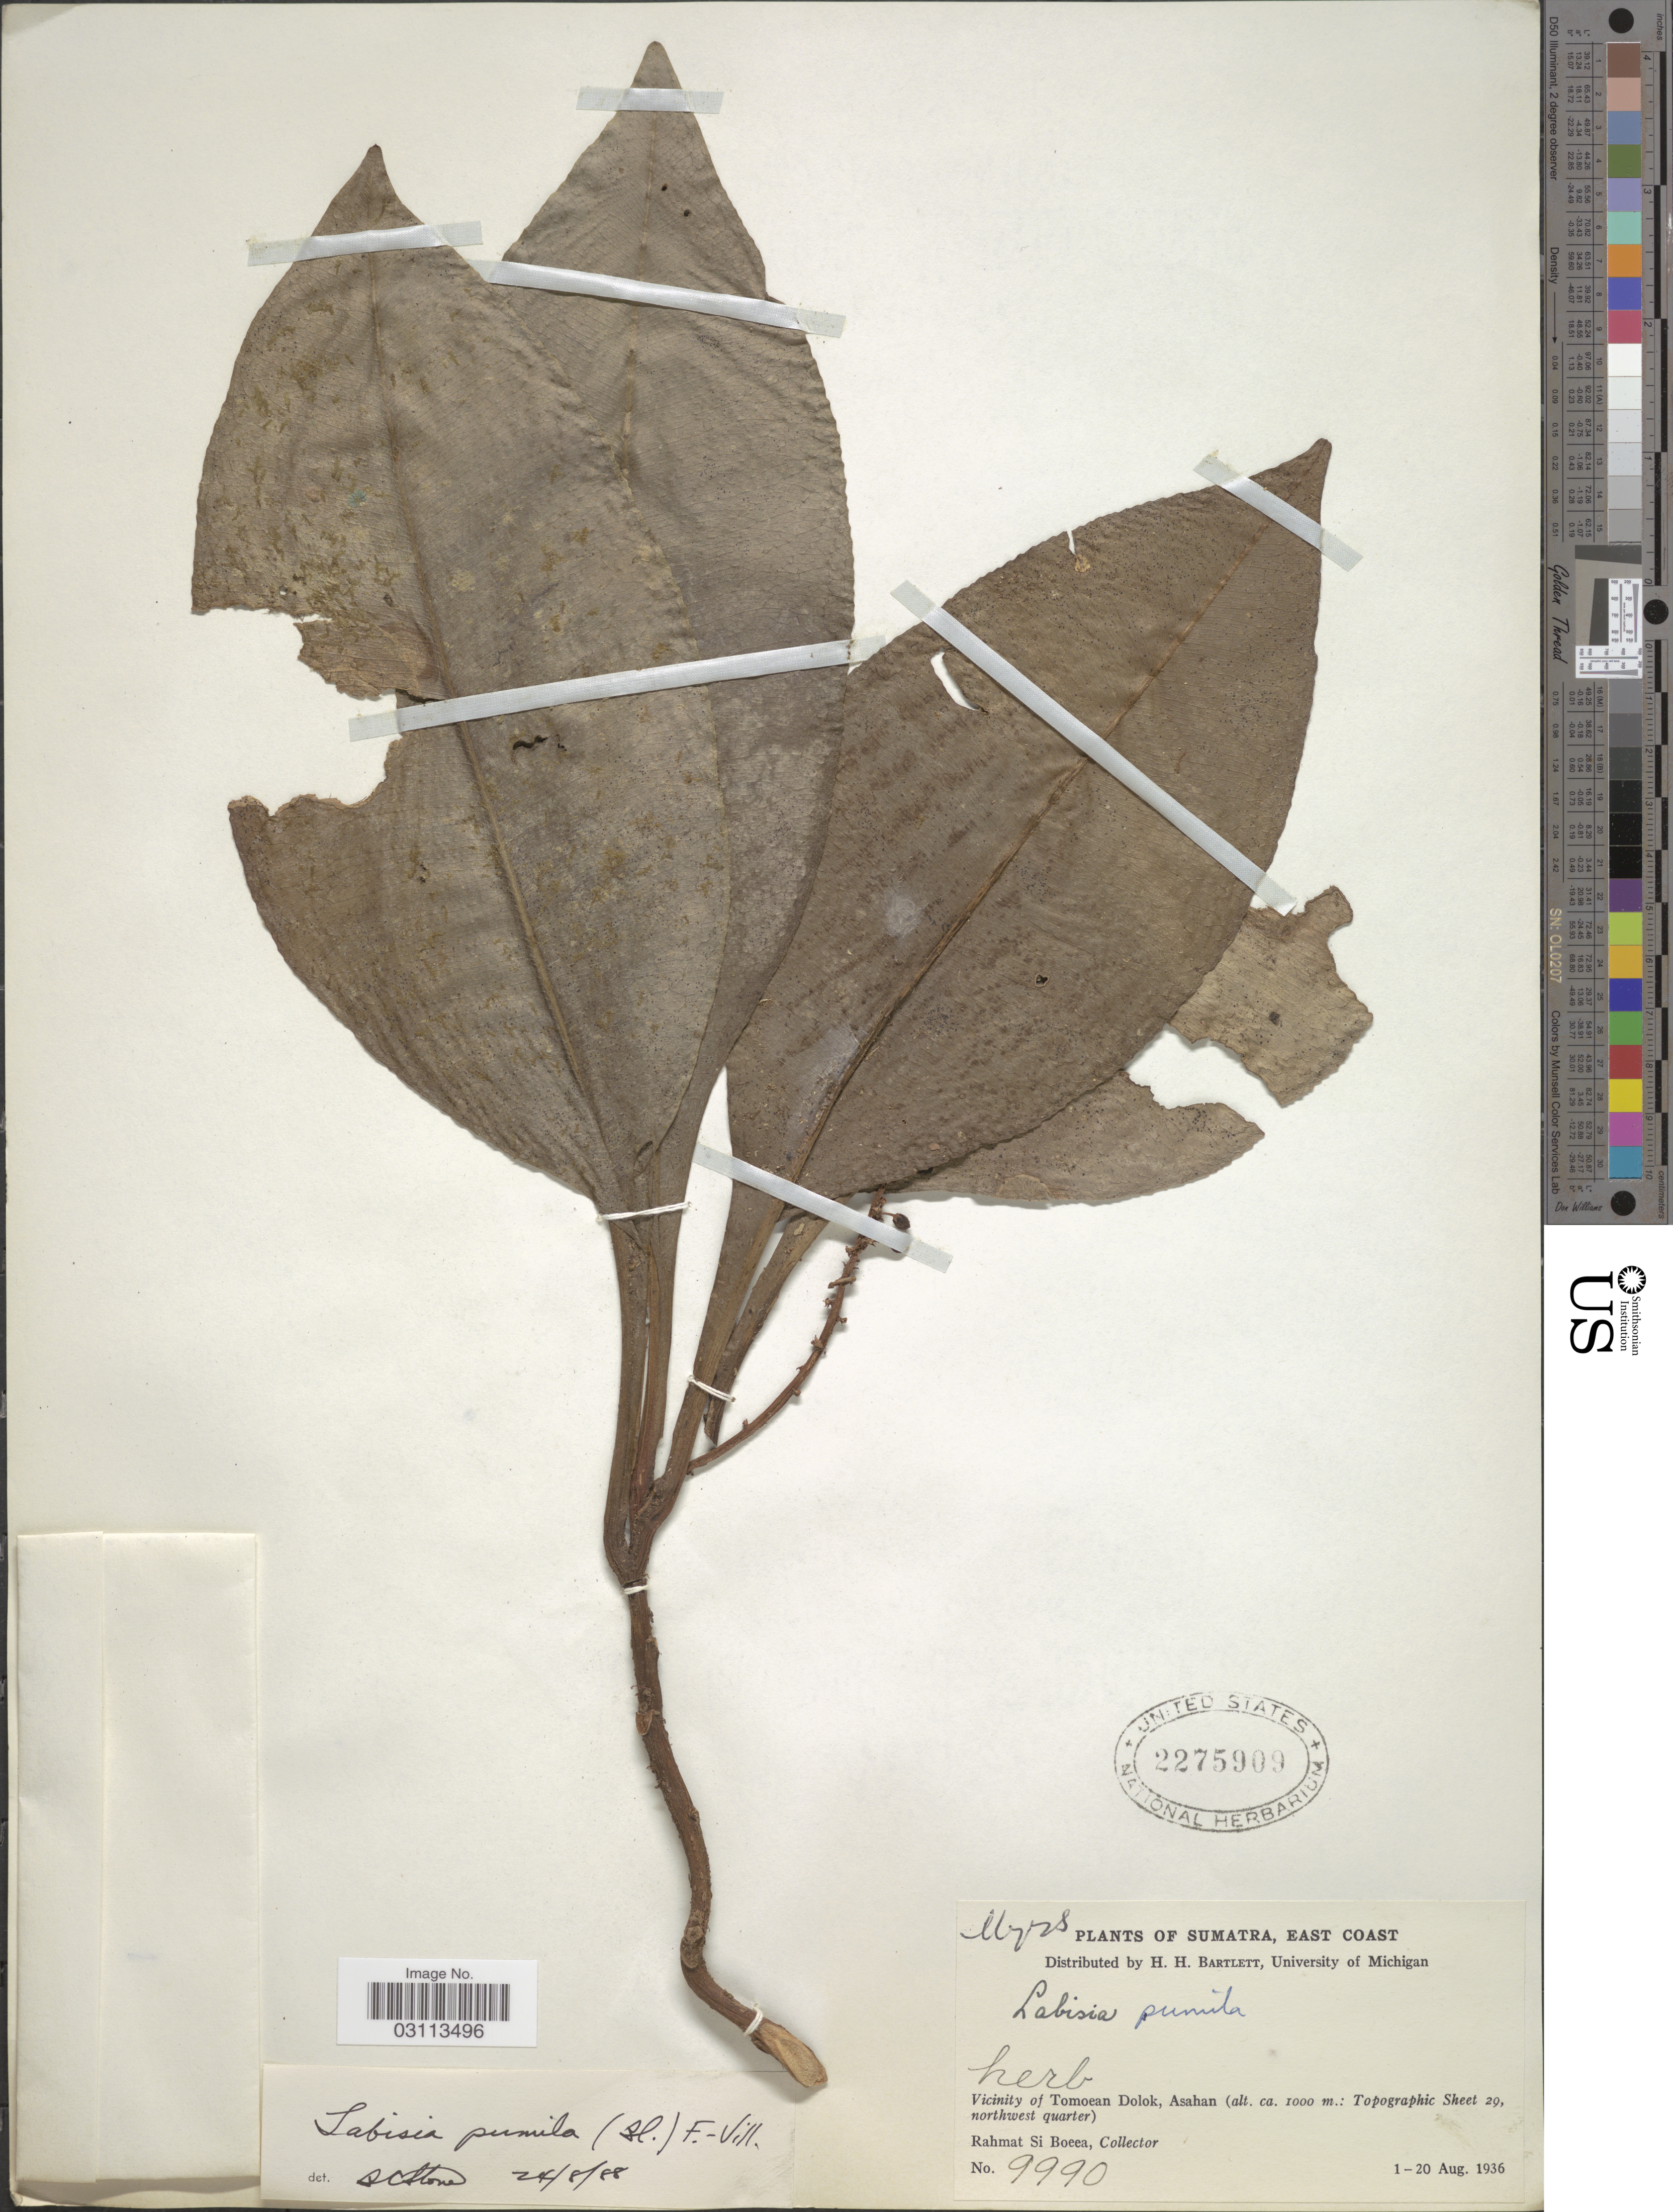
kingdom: Plantae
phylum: Tracheophyta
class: Magnoliopsida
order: Ericales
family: Primulaceae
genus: Labisia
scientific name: Labisia pumila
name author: (Blume) Fern.-Vill.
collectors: Rahmat Si Boeea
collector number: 9990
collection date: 1936-08-01/1936-08-20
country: Indonesia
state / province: Sumatra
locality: East Coast. Vicinity of Tomoean Dolok, Asahan (Topographic Sheet 29, northwest quarter).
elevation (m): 1000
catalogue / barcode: US 2275909